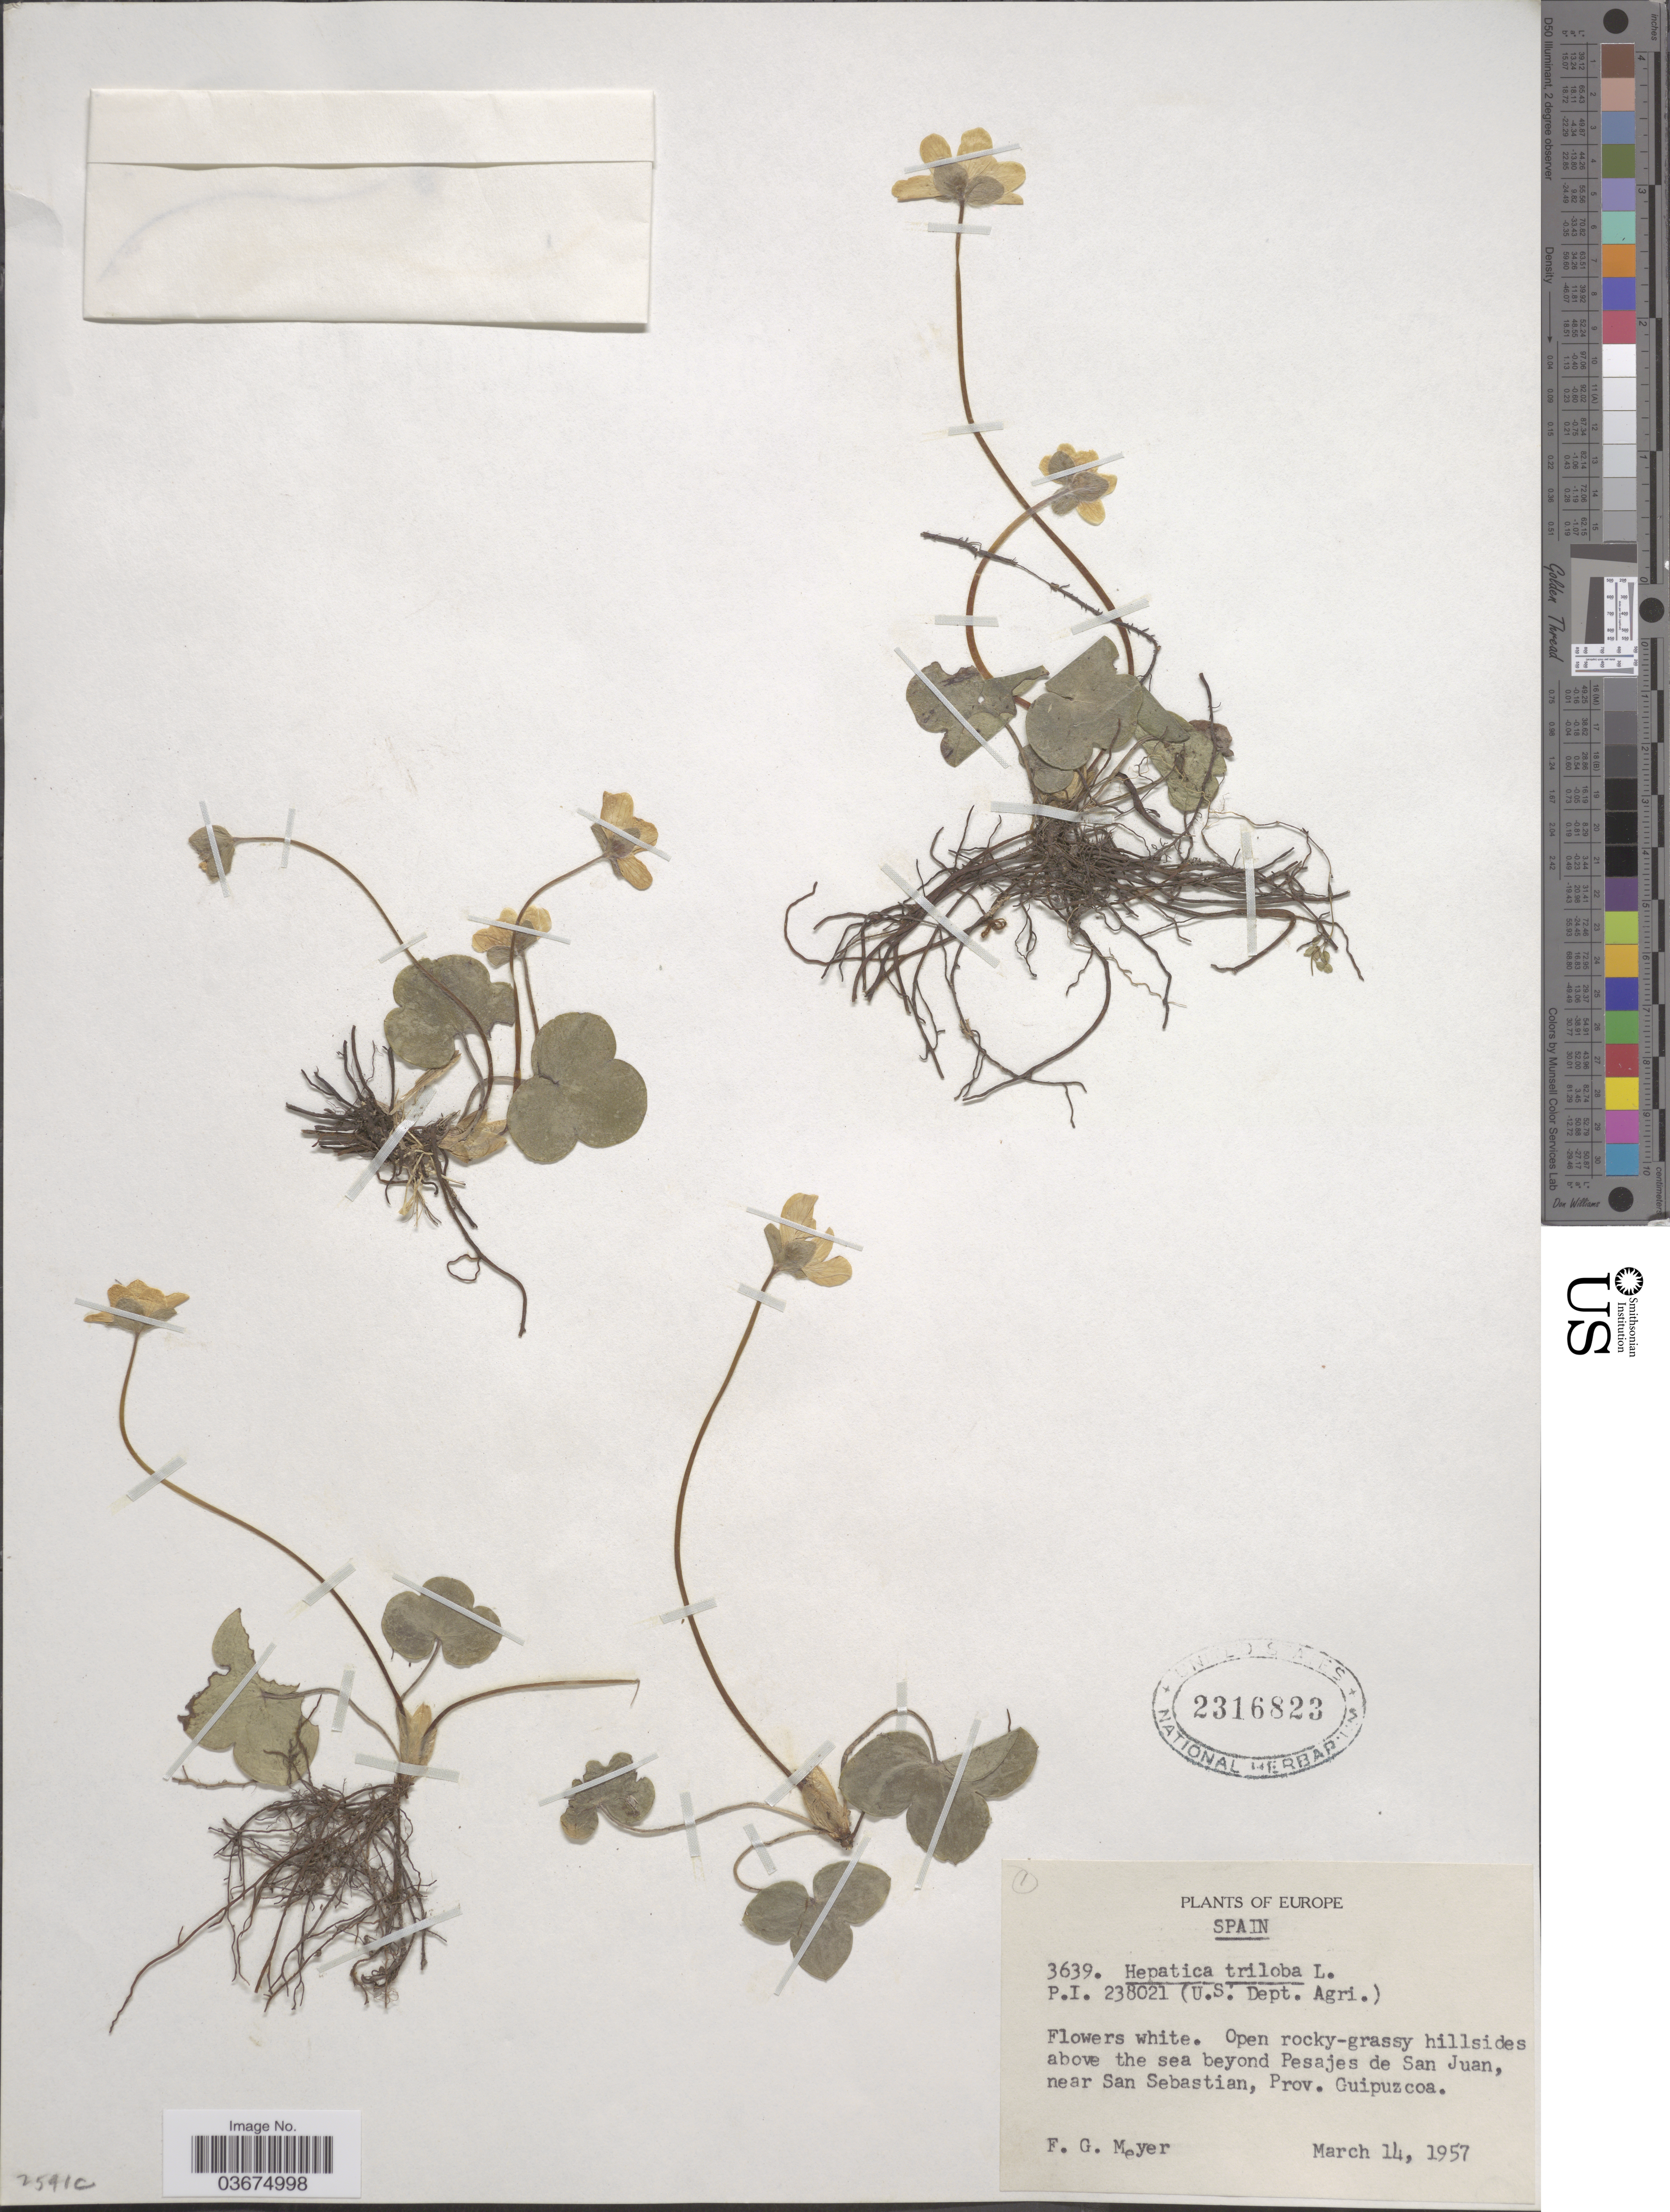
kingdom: Plantae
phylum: Tracheophyta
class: Magnoliopsida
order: Ranunculales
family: Ranunculaceae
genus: Hepatica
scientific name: Hepatica triloba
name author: Chaix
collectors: F. G. Meyer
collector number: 3639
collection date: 1957-03-14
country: Spain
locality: Open rocky-grassy hillsides above the sea beyond Pesajes de San Juan, near San Sebastian, Prov. Guipuzcoa.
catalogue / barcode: US 2316823